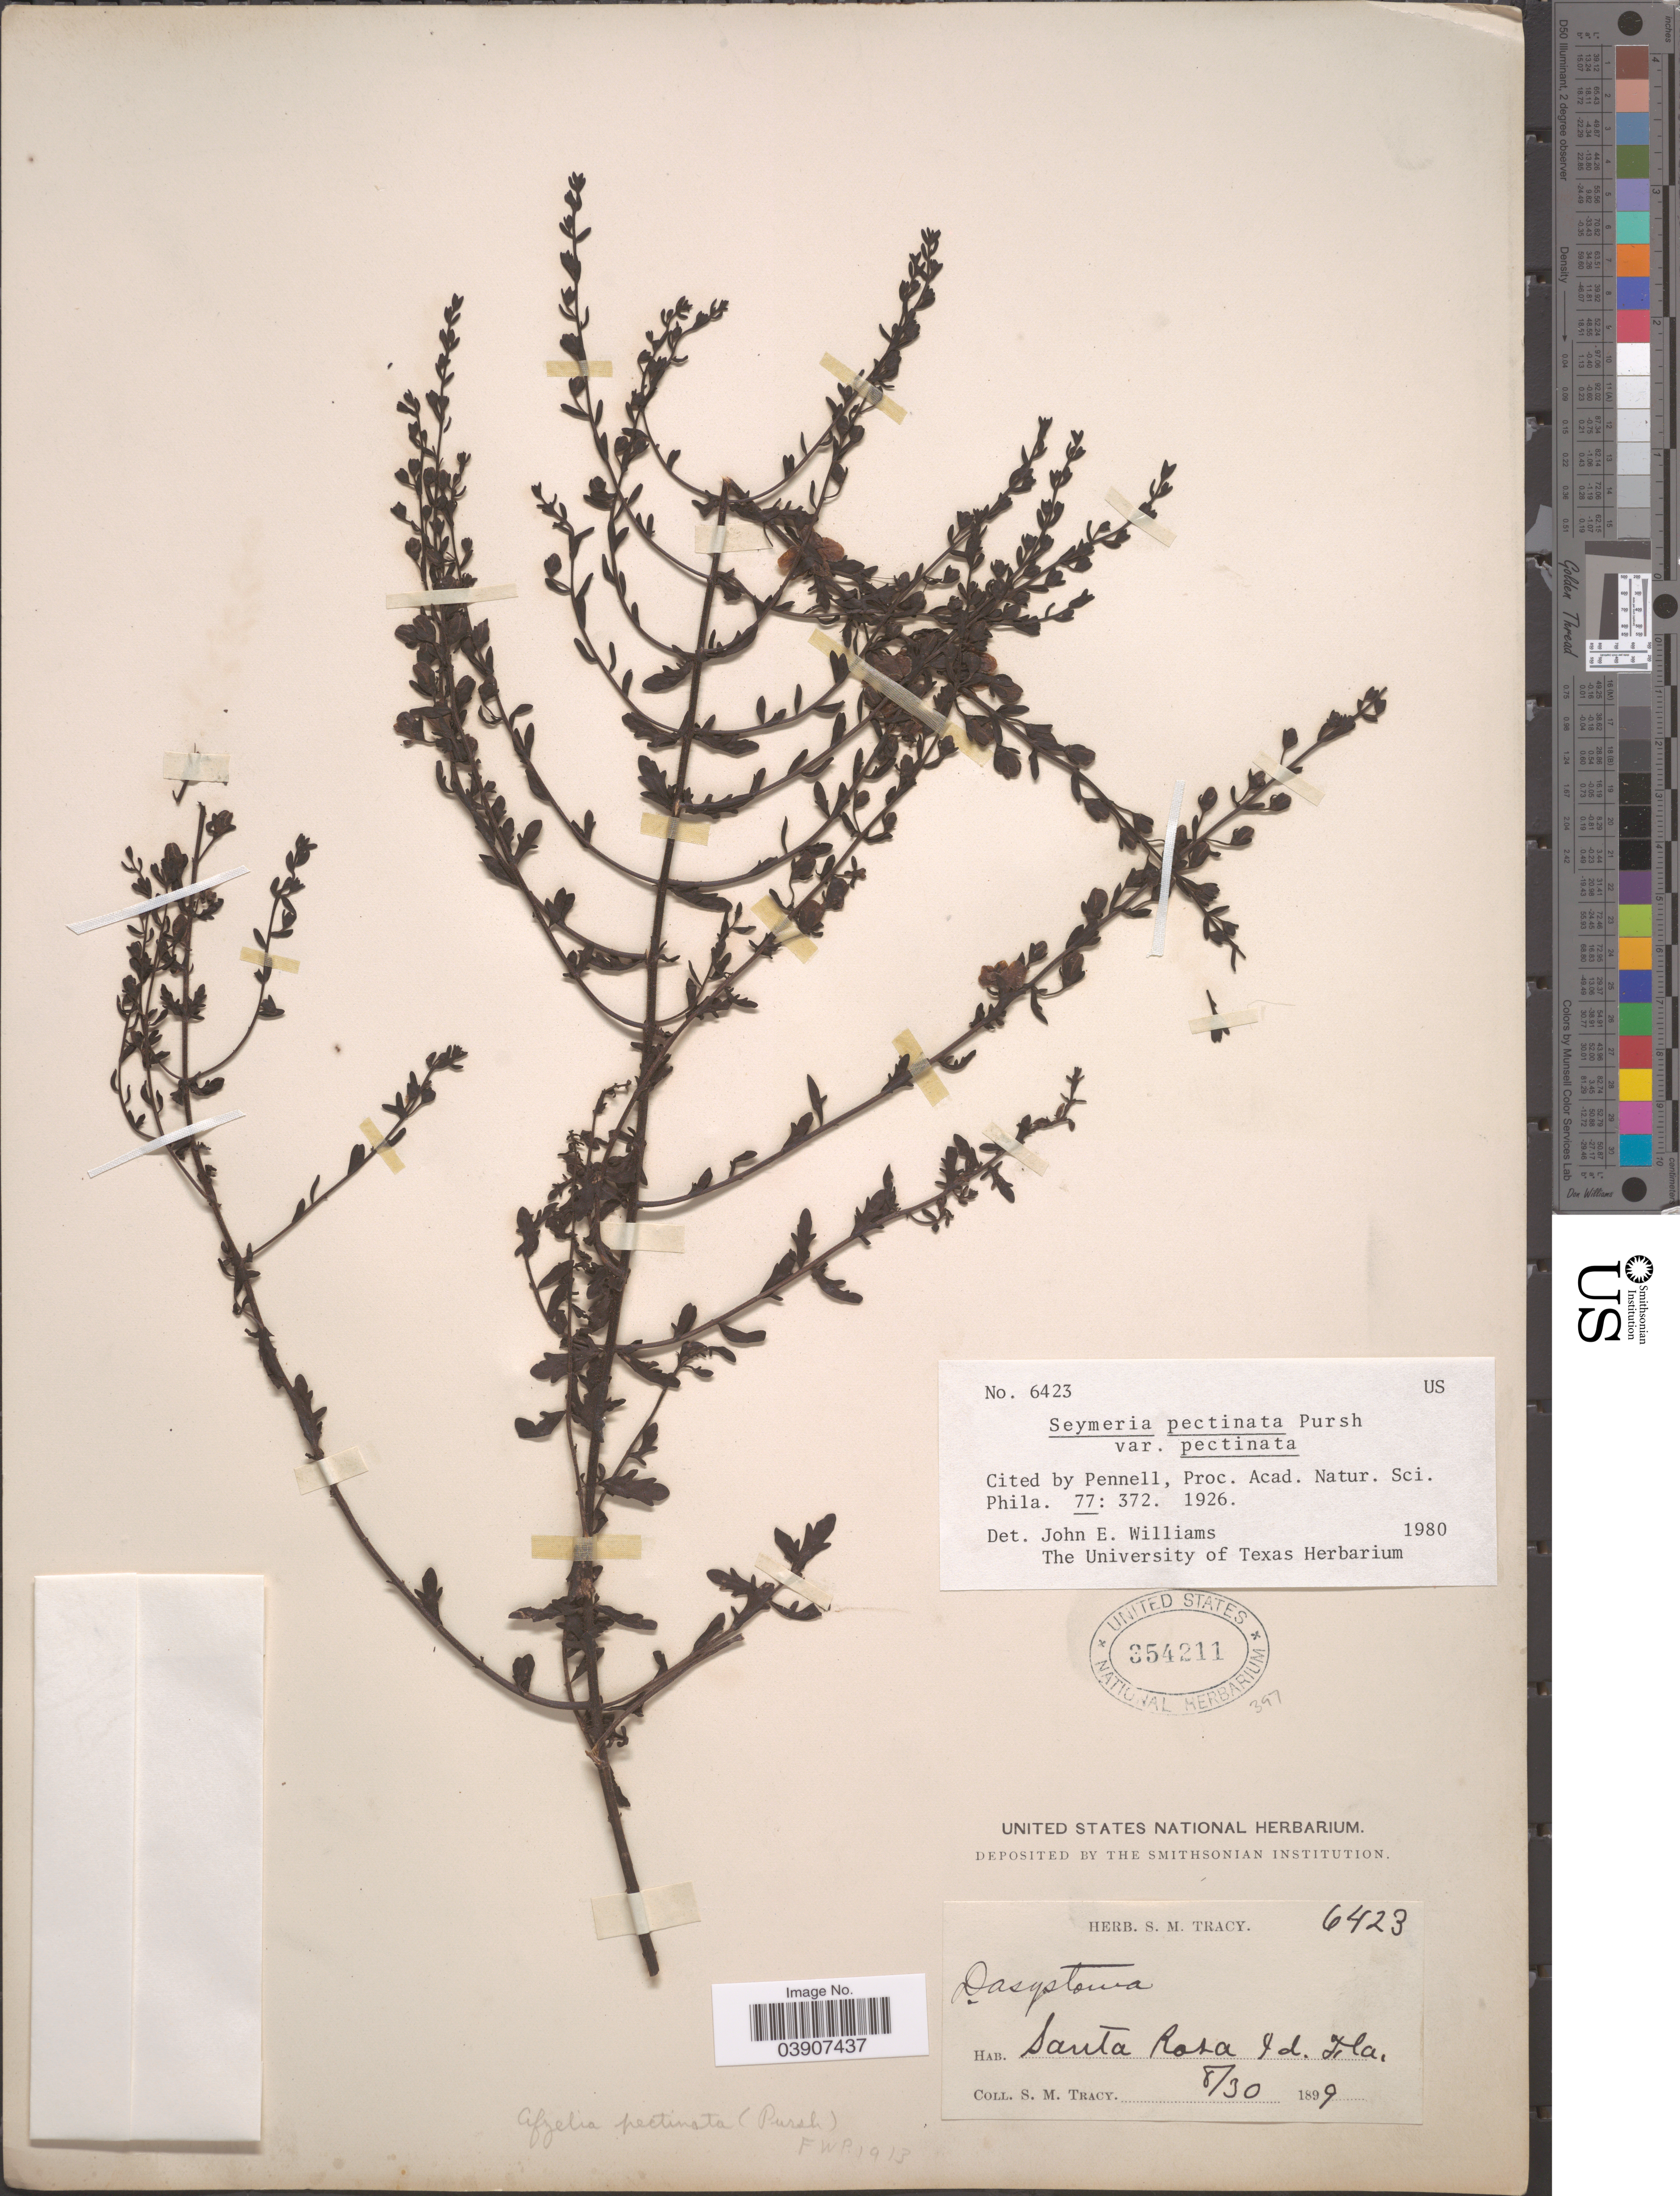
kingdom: Plantae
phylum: Tracheophyta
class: Magnoliopsida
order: Lamiales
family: Orobanchaceae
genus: Seymeria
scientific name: Seymeria pectinata var. pectinata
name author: Pursh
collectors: S. M. Tracy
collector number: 6423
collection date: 1899-08-30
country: United States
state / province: Florida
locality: Santa Rosa Id.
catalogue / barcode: US 354211